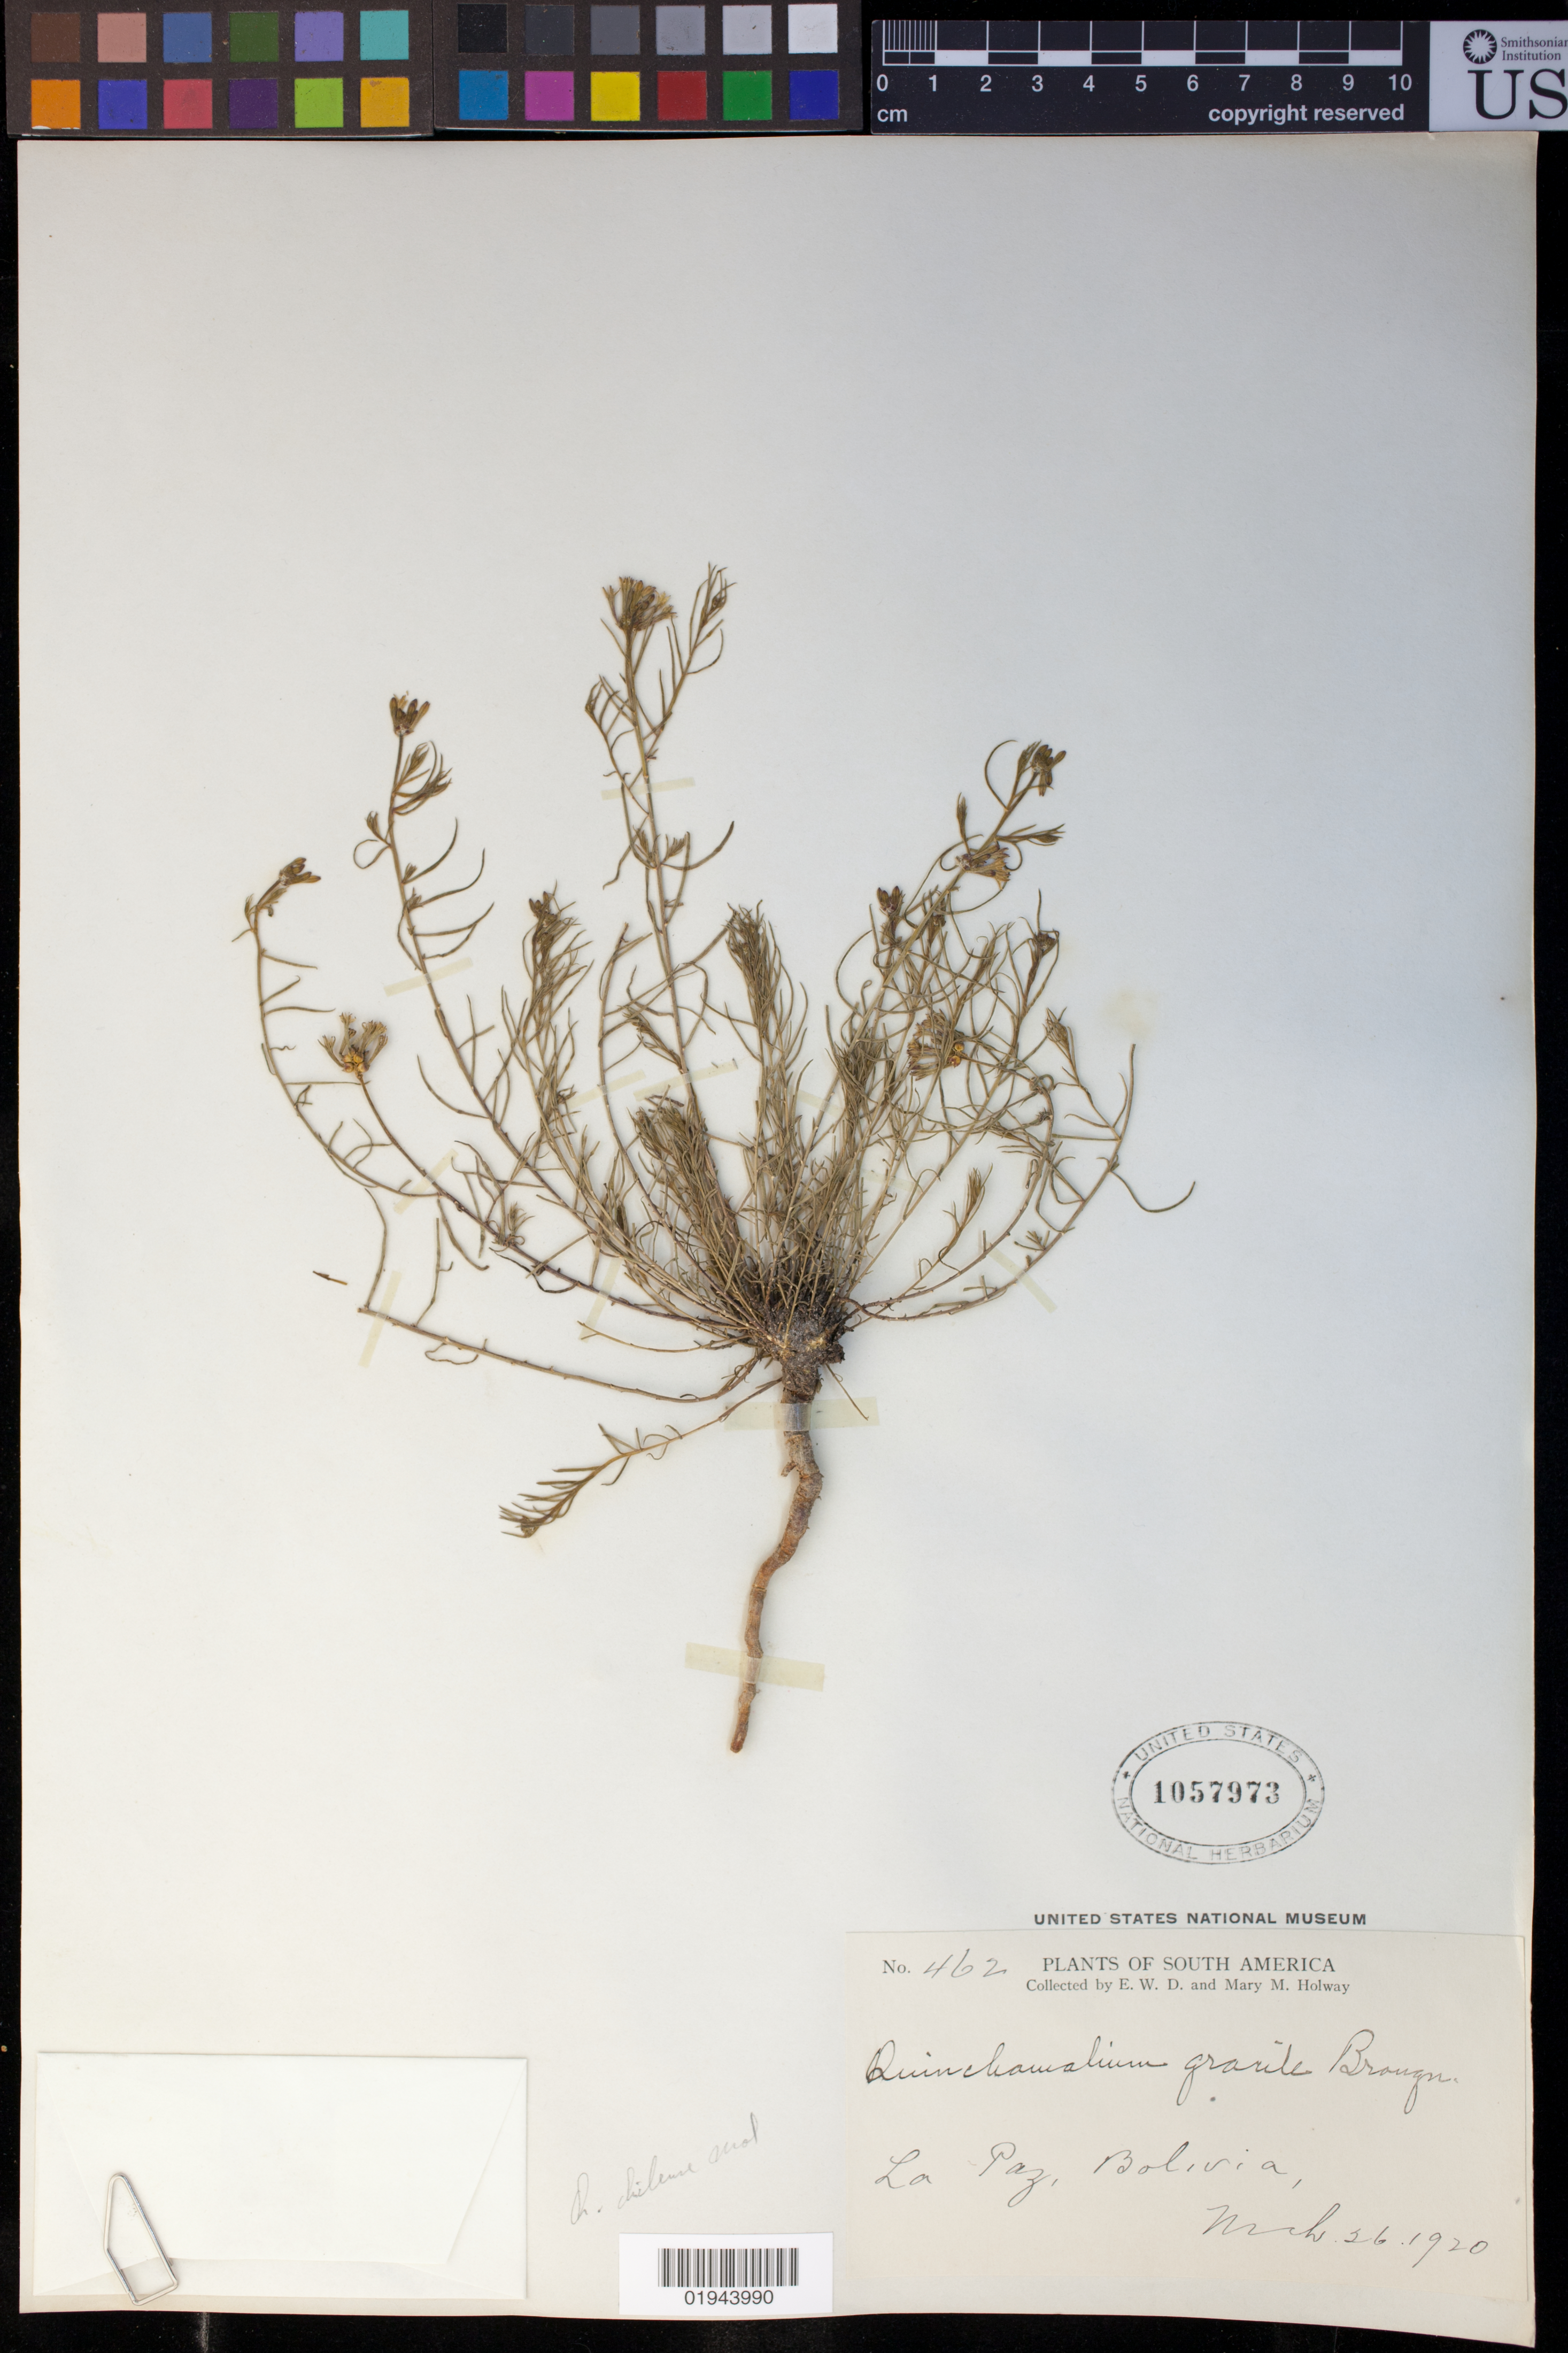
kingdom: Plantae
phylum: Tracheophyta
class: Magnoliopsida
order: Santalales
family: Schoepfiaceae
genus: Quinchamalium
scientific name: Quinchamalium chilense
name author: Molina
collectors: E. W. D. Holway & M. M. Holway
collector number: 462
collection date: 1920-03-26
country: Bolivia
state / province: La Paz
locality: La Paz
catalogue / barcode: US 1057973